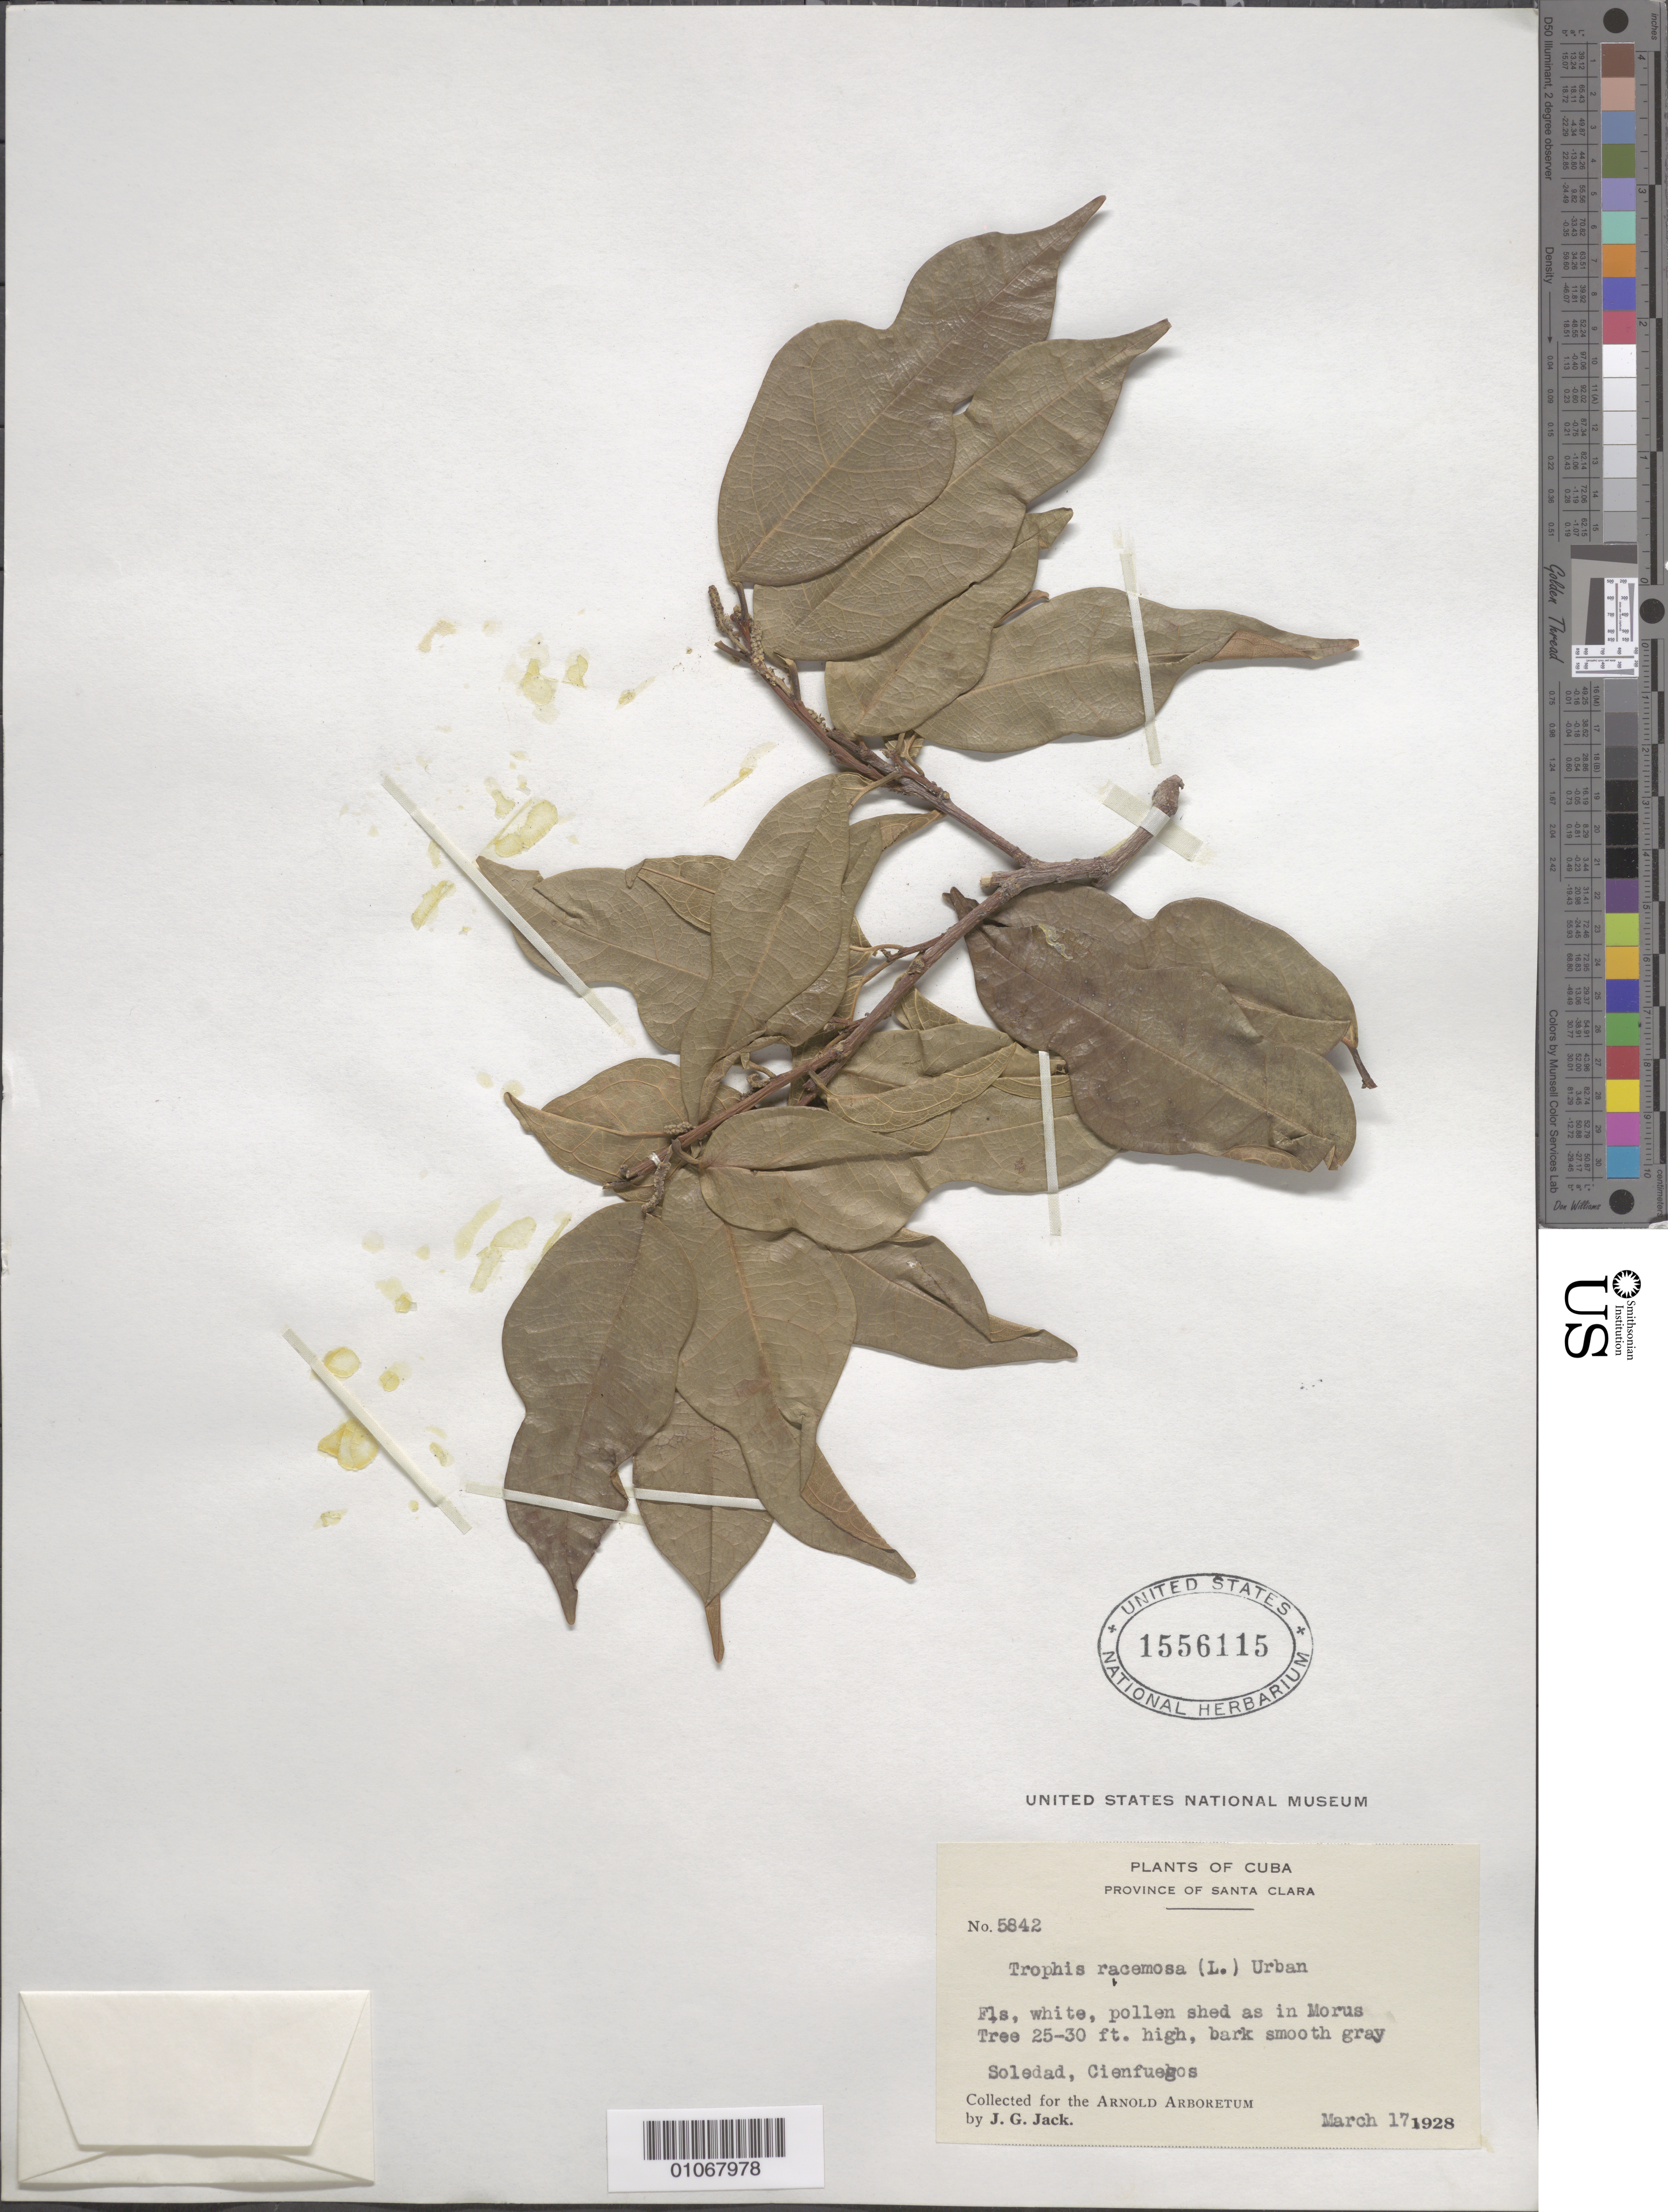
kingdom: Plantae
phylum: Tracheophyta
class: Magnoliopsida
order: Rosales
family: Moraceae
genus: Trophis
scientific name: Trophis racemosa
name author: (L.) Urb.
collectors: J. G. Jack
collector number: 5642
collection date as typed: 17 Mar 1928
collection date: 1928-03-17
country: Cuba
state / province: Cienfuegos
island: Cuba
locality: Soledad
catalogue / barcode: US 1556115